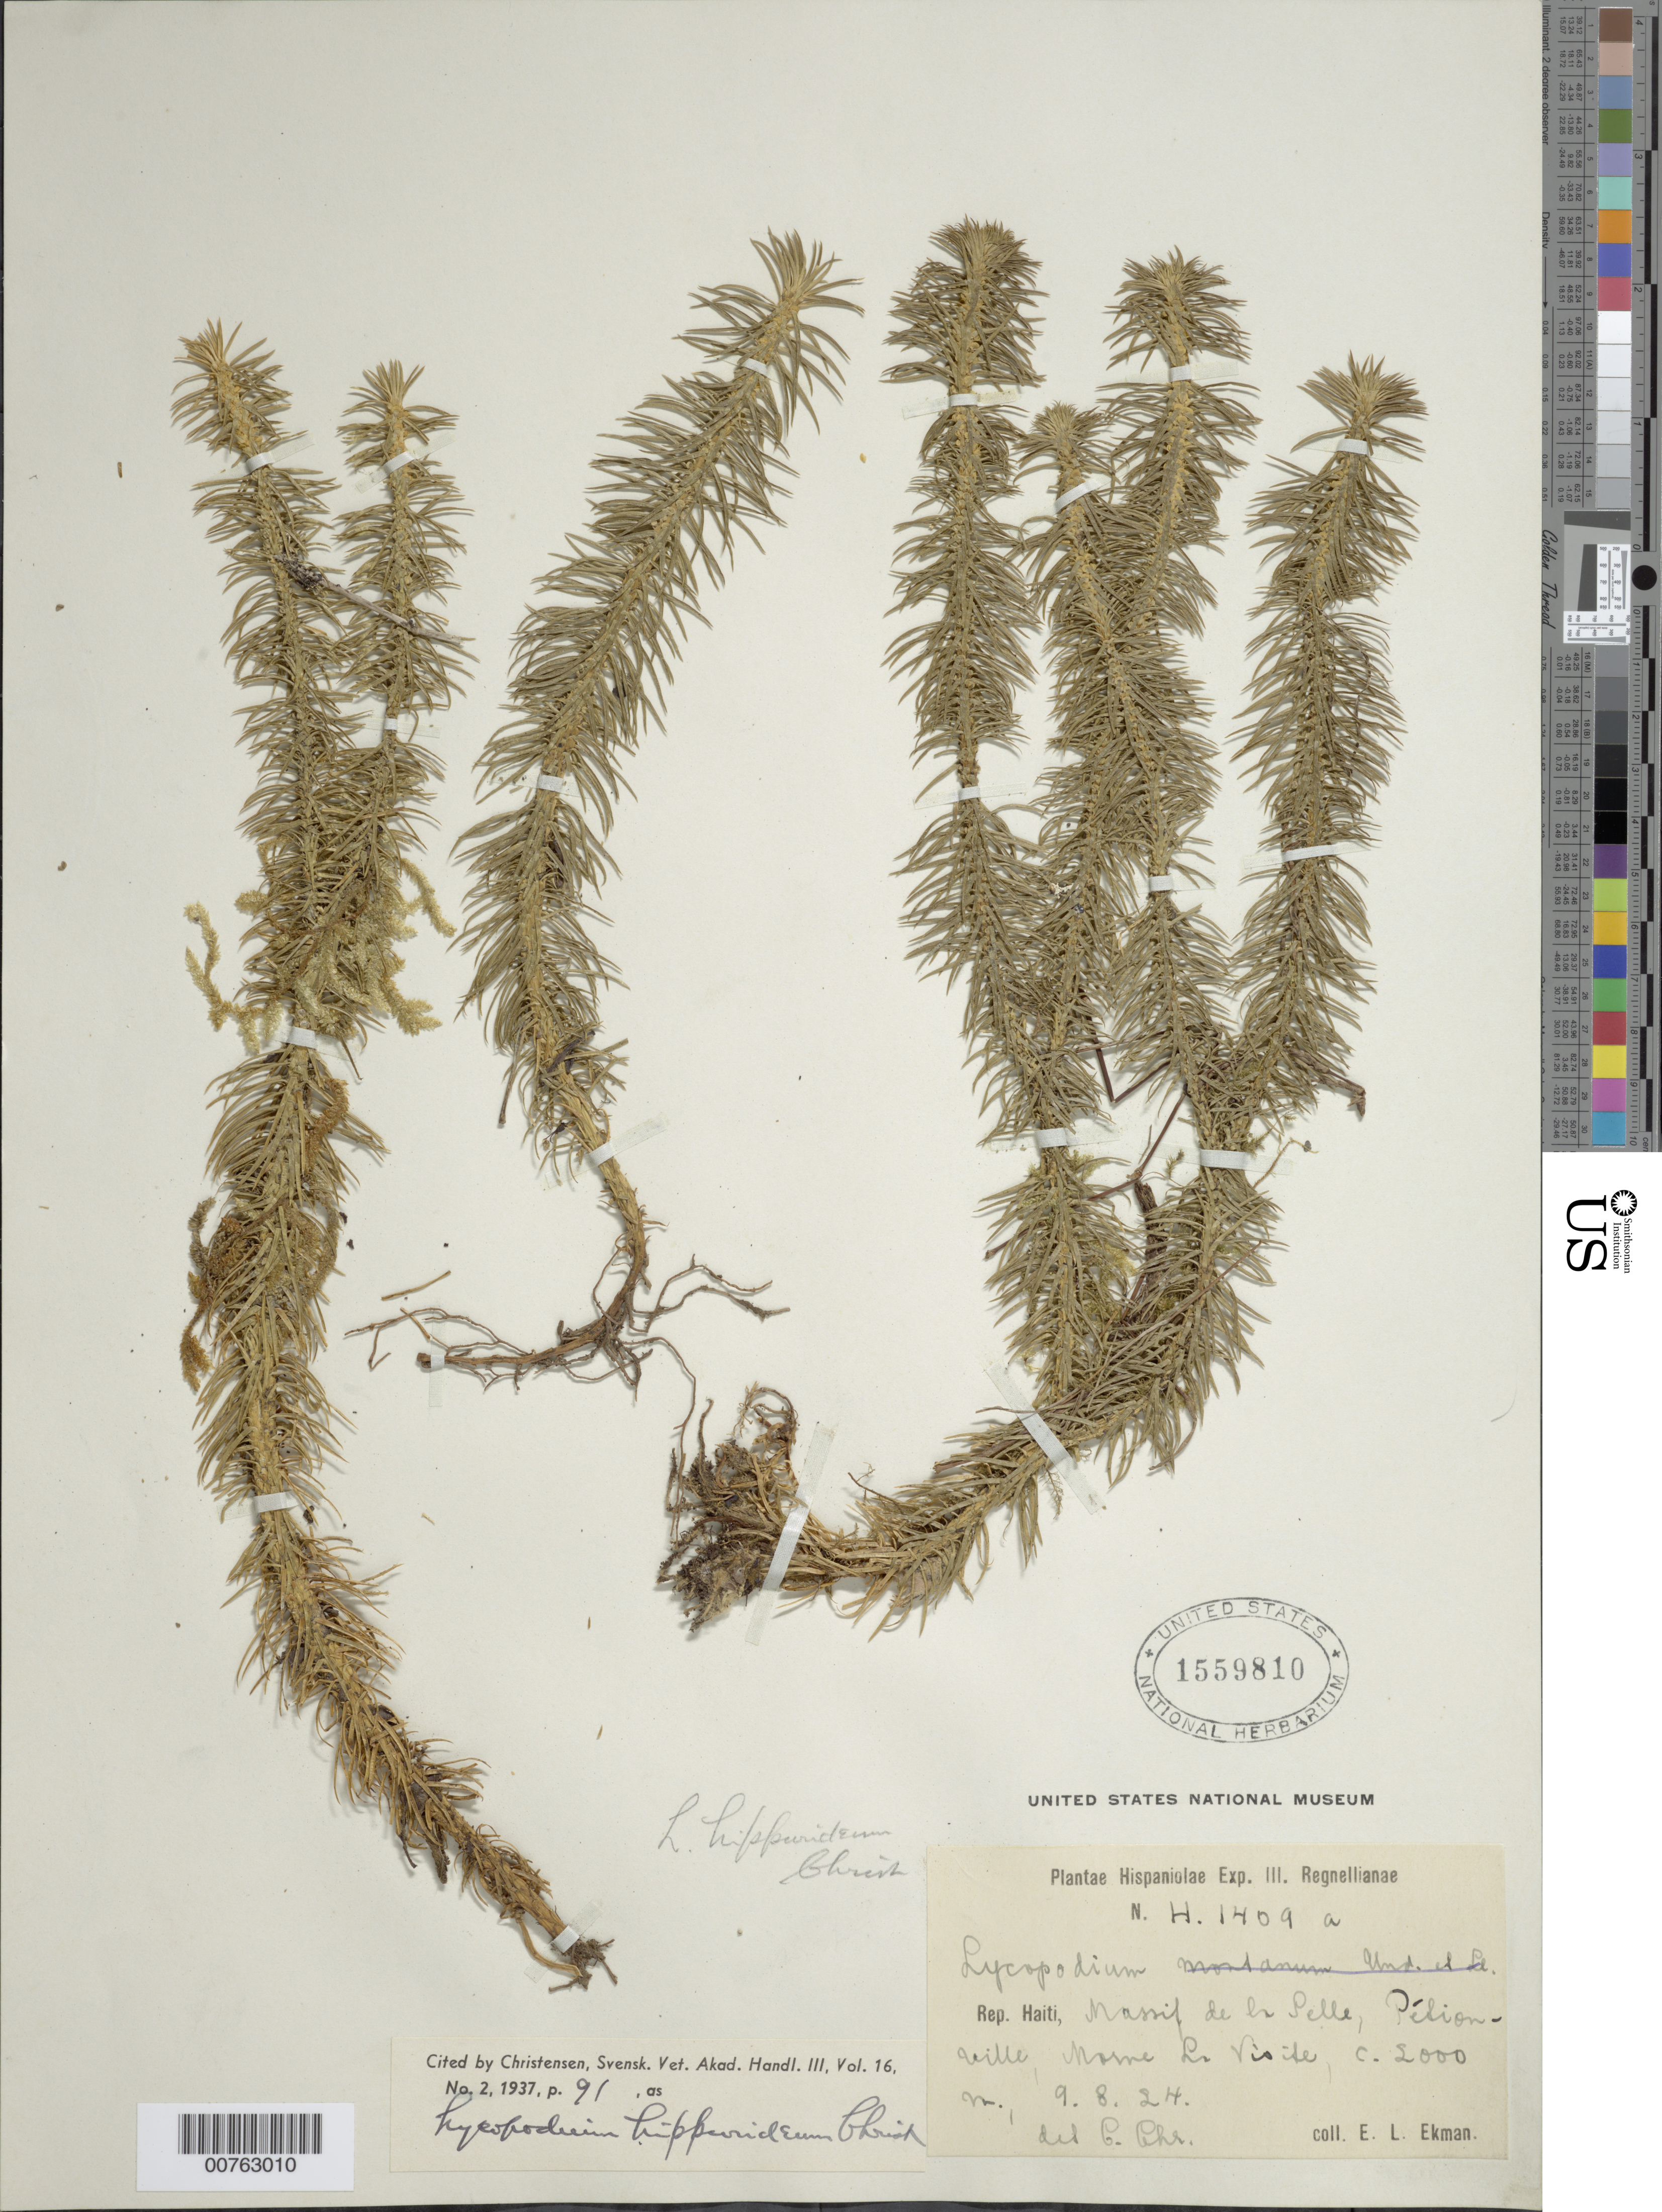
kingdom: Plantae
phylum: Tracheophyta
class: Lycopodiopsida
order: Lycopodiales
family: Lycopodiaceae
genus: Phlegmariurus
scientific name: Phlegmariurus hippurideus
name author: (Christ) B. Øllg.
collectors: E. L. Ekman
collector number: H 1409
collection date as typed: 09 Aug 1924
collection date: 1924-08-09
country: Haiti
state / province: Ouest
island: Hispaniola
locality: Massif de la Selle, Pédion-ville, Mome La Viside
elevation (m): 2000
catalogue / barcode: US 1559810